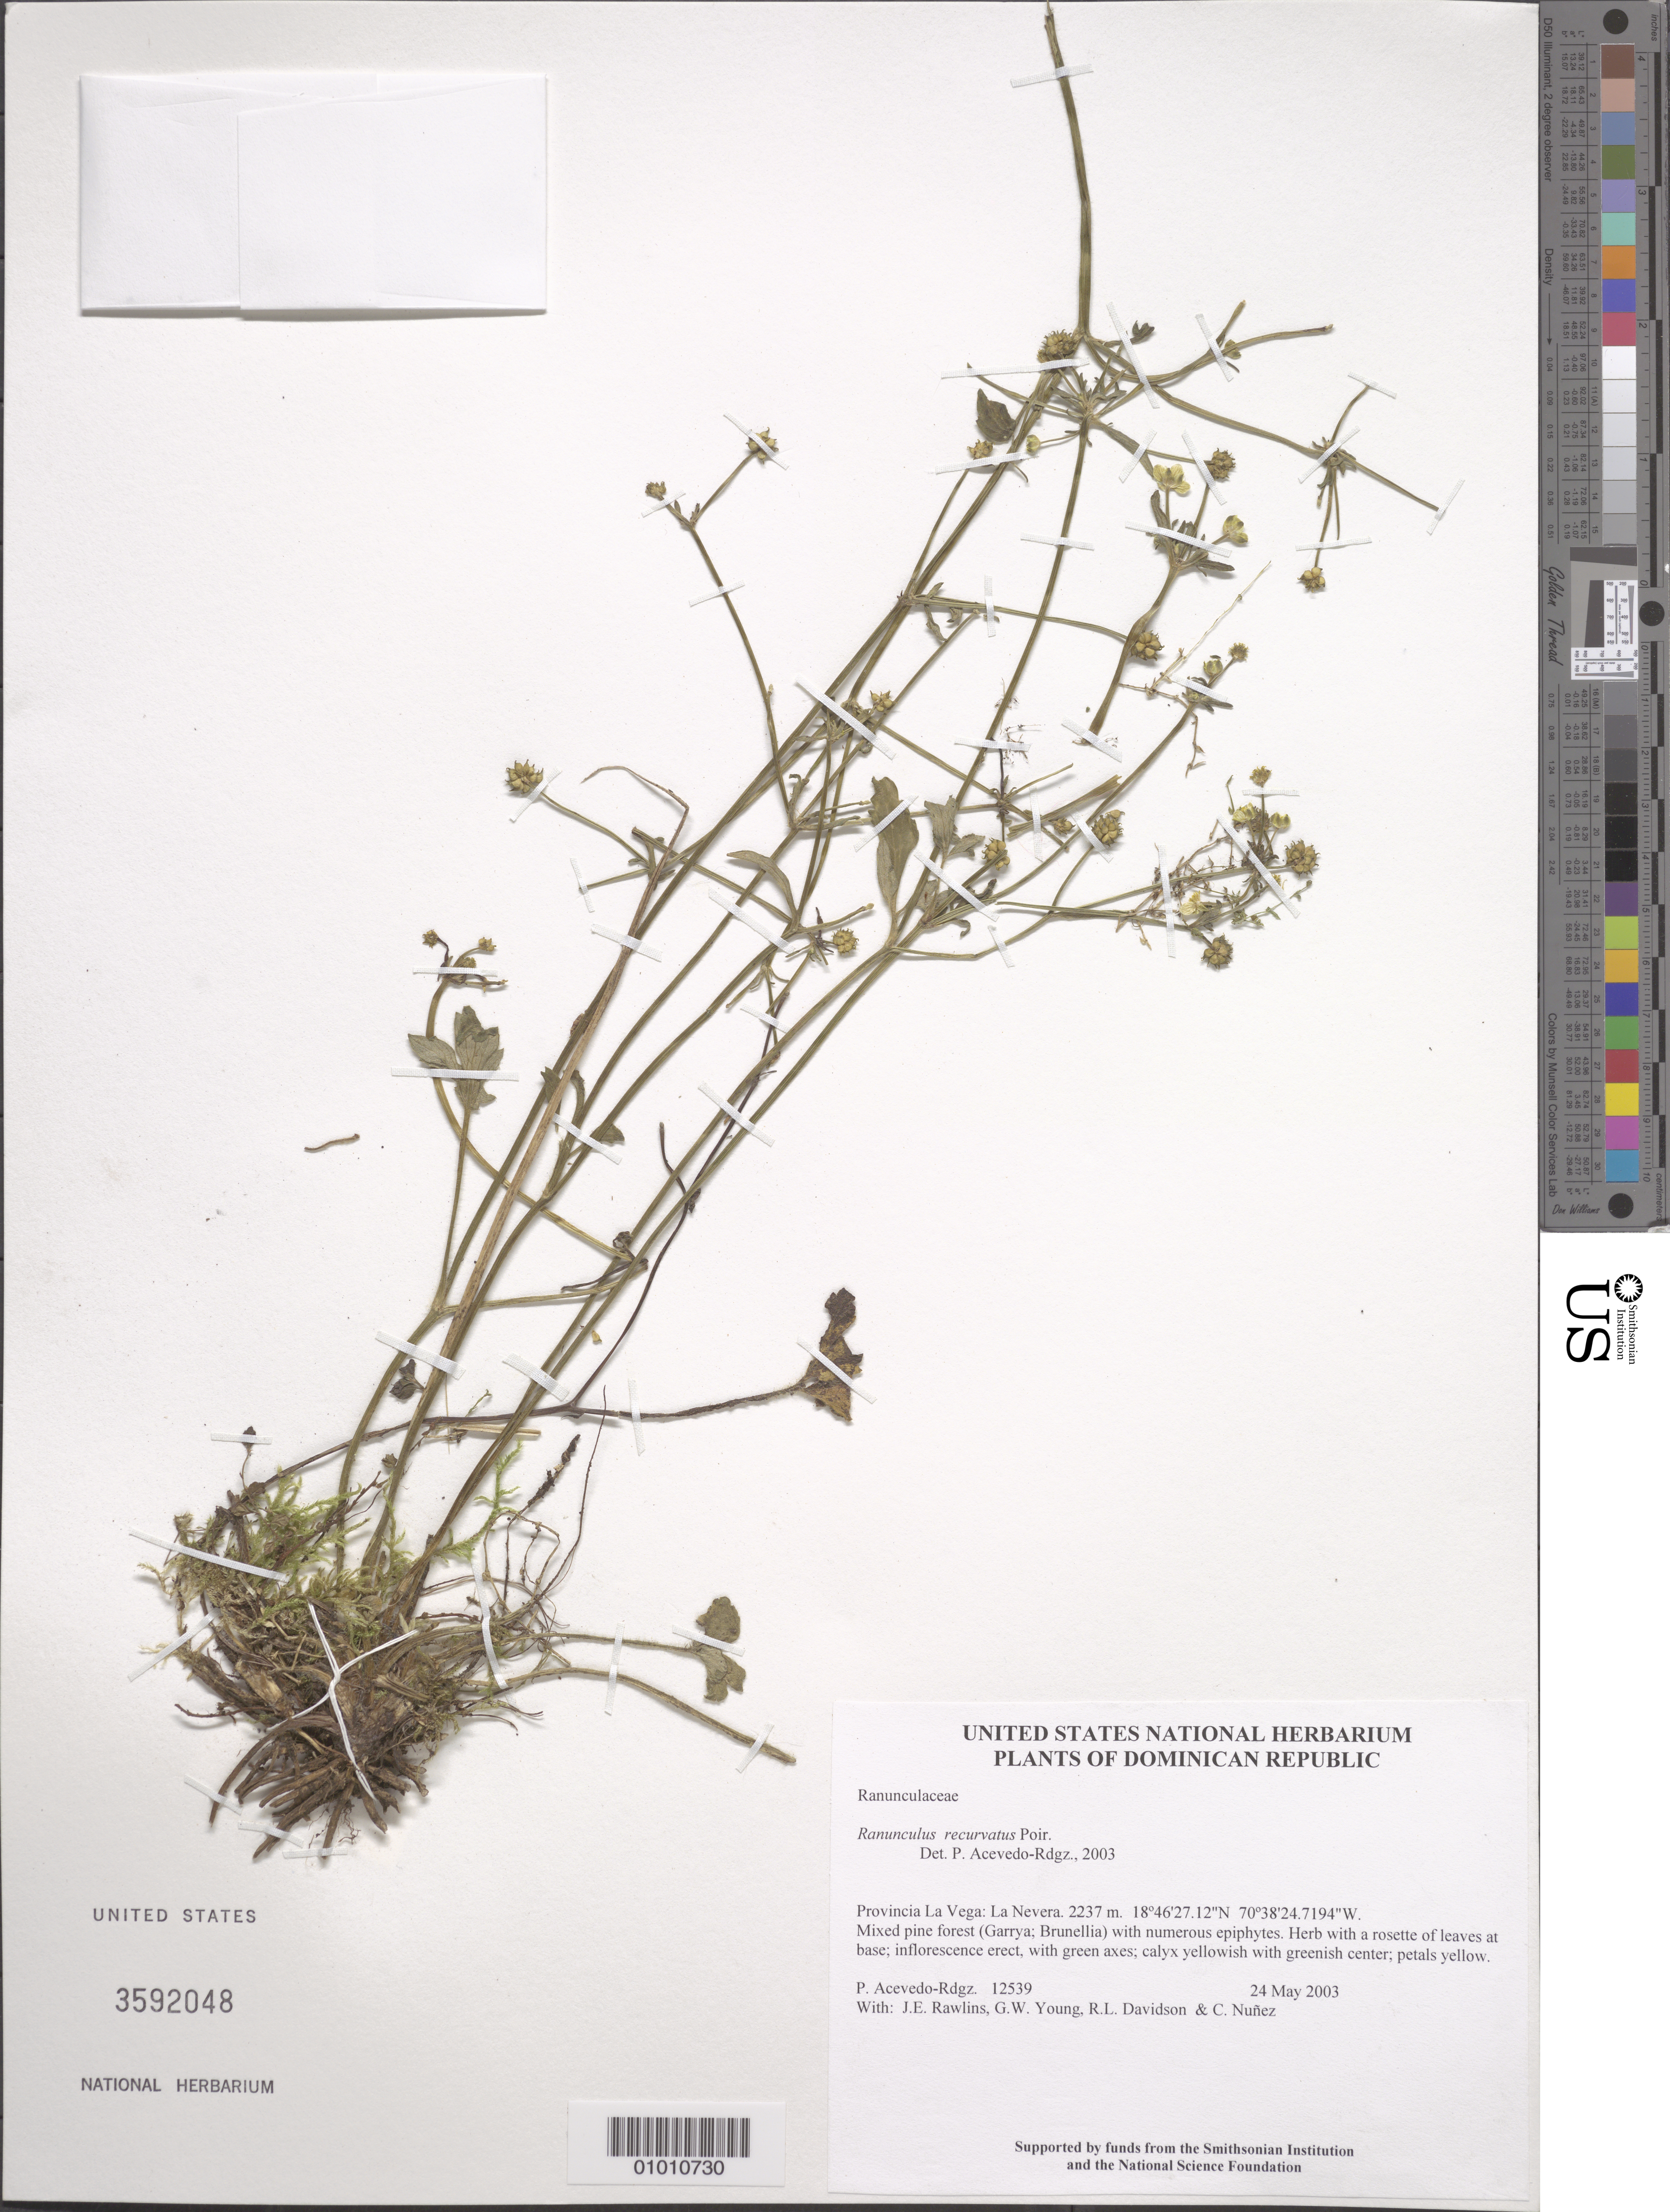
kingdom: Plantae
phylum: Tracheophyta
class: Magnoliopsida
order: Ranunculales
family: Ranunculaceae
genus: Ranunculus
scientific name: Ranunculus recurvatus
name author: Poir.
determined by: Acevedo-Rodríguez, P., (BOT), Smithsonian Institution - National Museum of Natural History (UNITED STATES)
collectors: P. Acevedo-Rodr., J. Rawlins, G. Young, R. Davidson & C. Nunez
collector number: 12539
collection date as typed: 24 May 2003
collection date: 2003-05-24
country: Dominican Republic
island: Hispaniola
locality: Provincia La Vega: La Nevera.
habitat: Mixed pine forest (Garrya; Brunellia) with numerous epiphytes.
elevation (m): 2237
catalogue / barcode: US 3592048